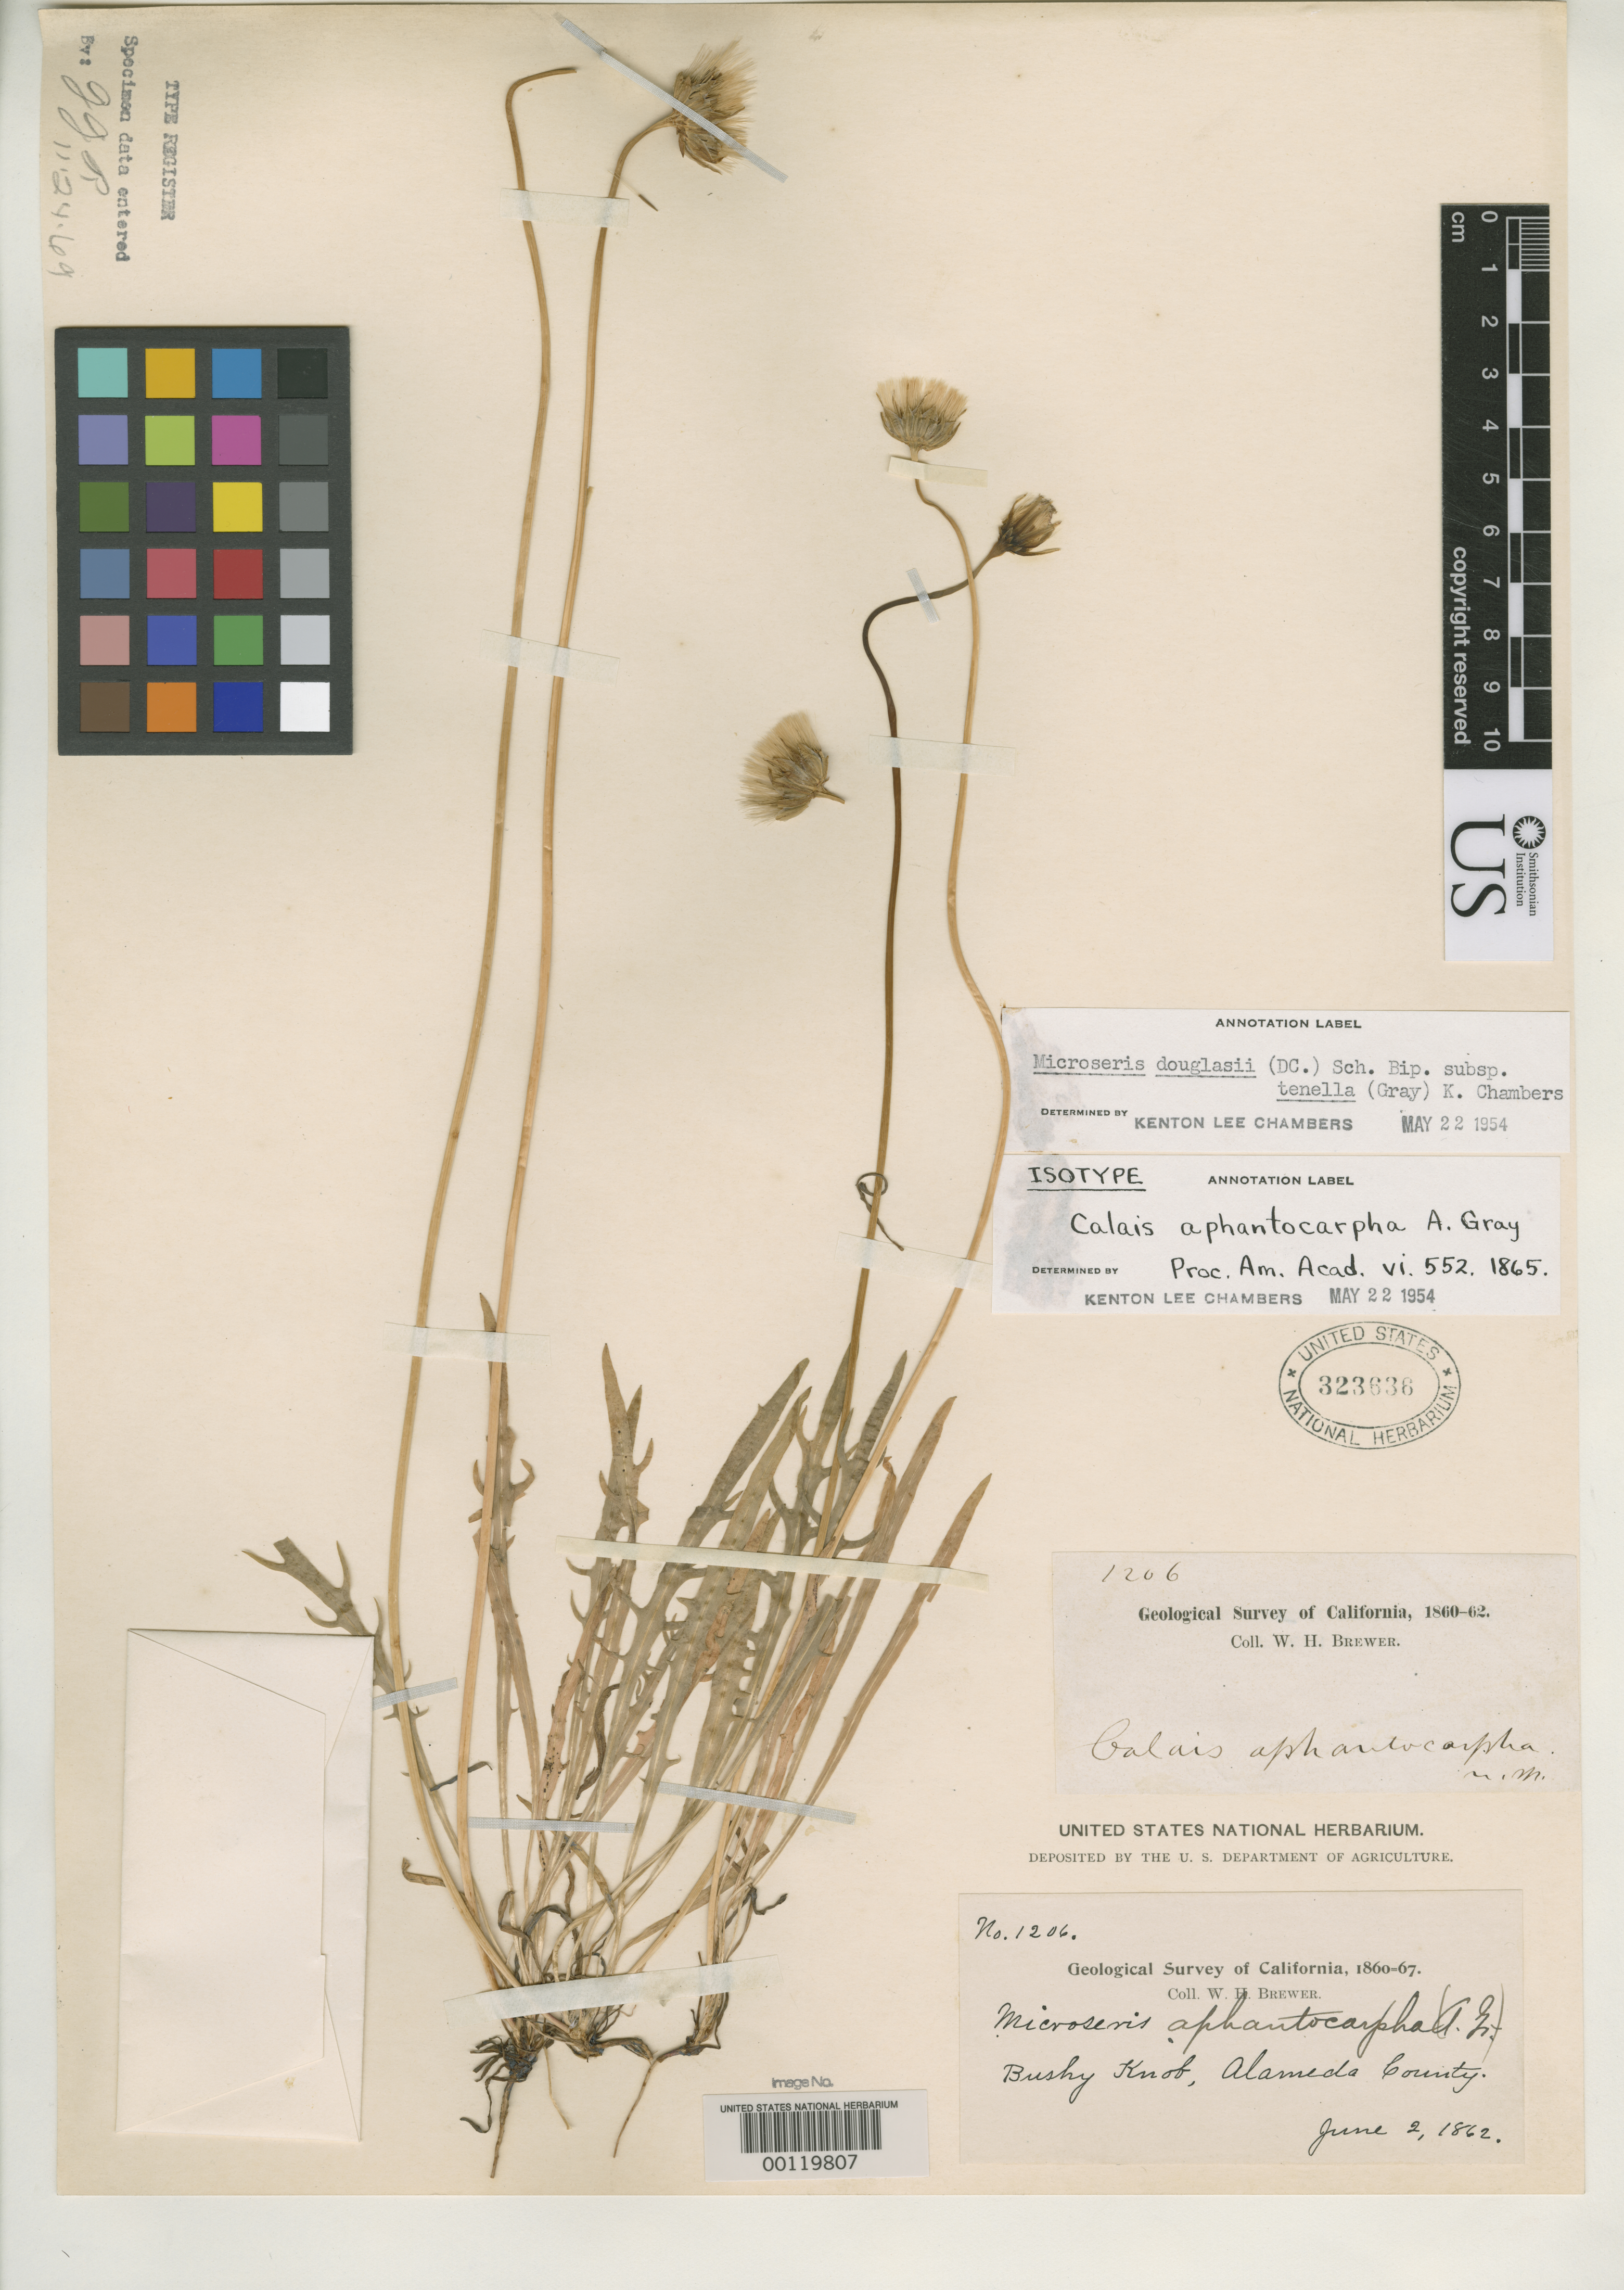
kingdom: Plantae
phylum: Tracheophyta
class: Magnoliopsida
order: Asterales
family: Asteraceae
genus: Calais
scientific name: Calais aphantocarpha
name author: A. Gray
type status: Type Collection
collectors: W. H. Brewer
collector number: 1206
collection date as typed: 02 Jun 1862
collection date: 1862-06-02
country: United States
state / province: California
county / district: Alameda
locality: Bushy knob, Monte Diablo.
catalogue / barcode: US 323636